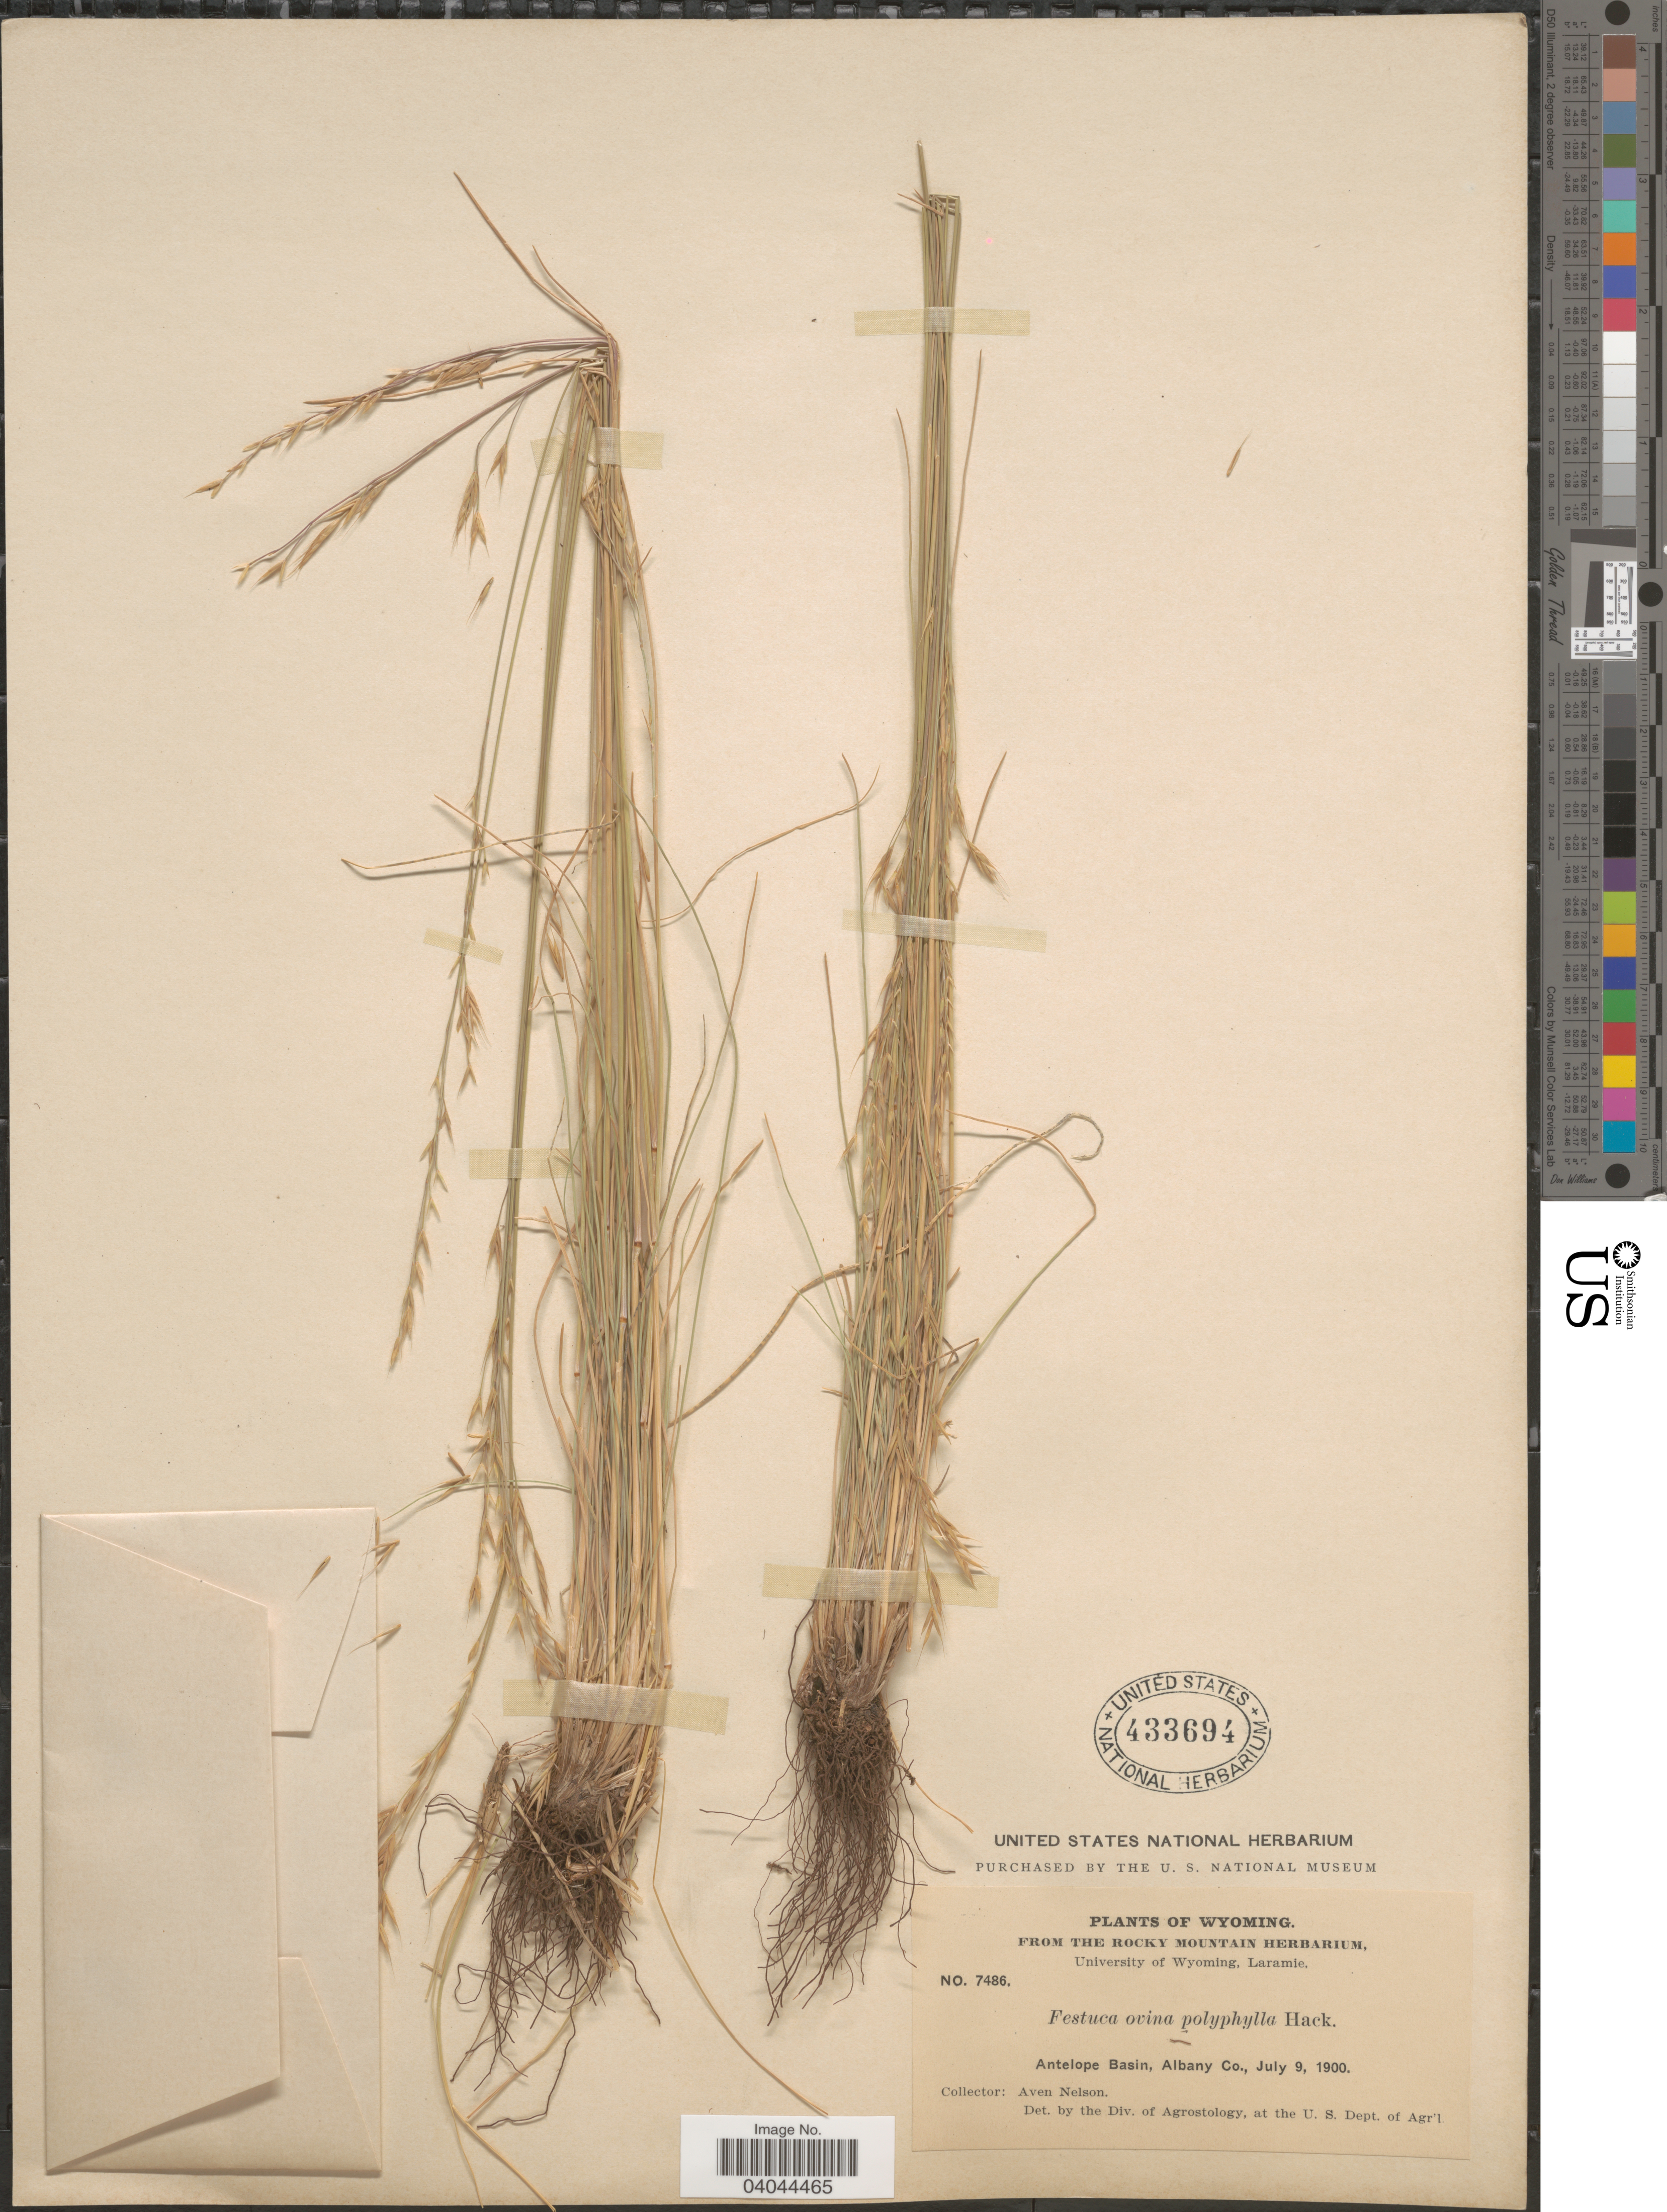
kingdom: Plantae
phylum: Tracheophyta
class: Liliopsida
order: Poales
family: Poaceae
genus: Festuca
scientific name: Festuca ovina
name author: L.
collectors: A. Nelson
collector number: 7486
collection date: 1900-07-09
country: United States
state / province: Wyoming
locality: Antelope Basin, Albany Co.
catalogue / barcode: US 433694